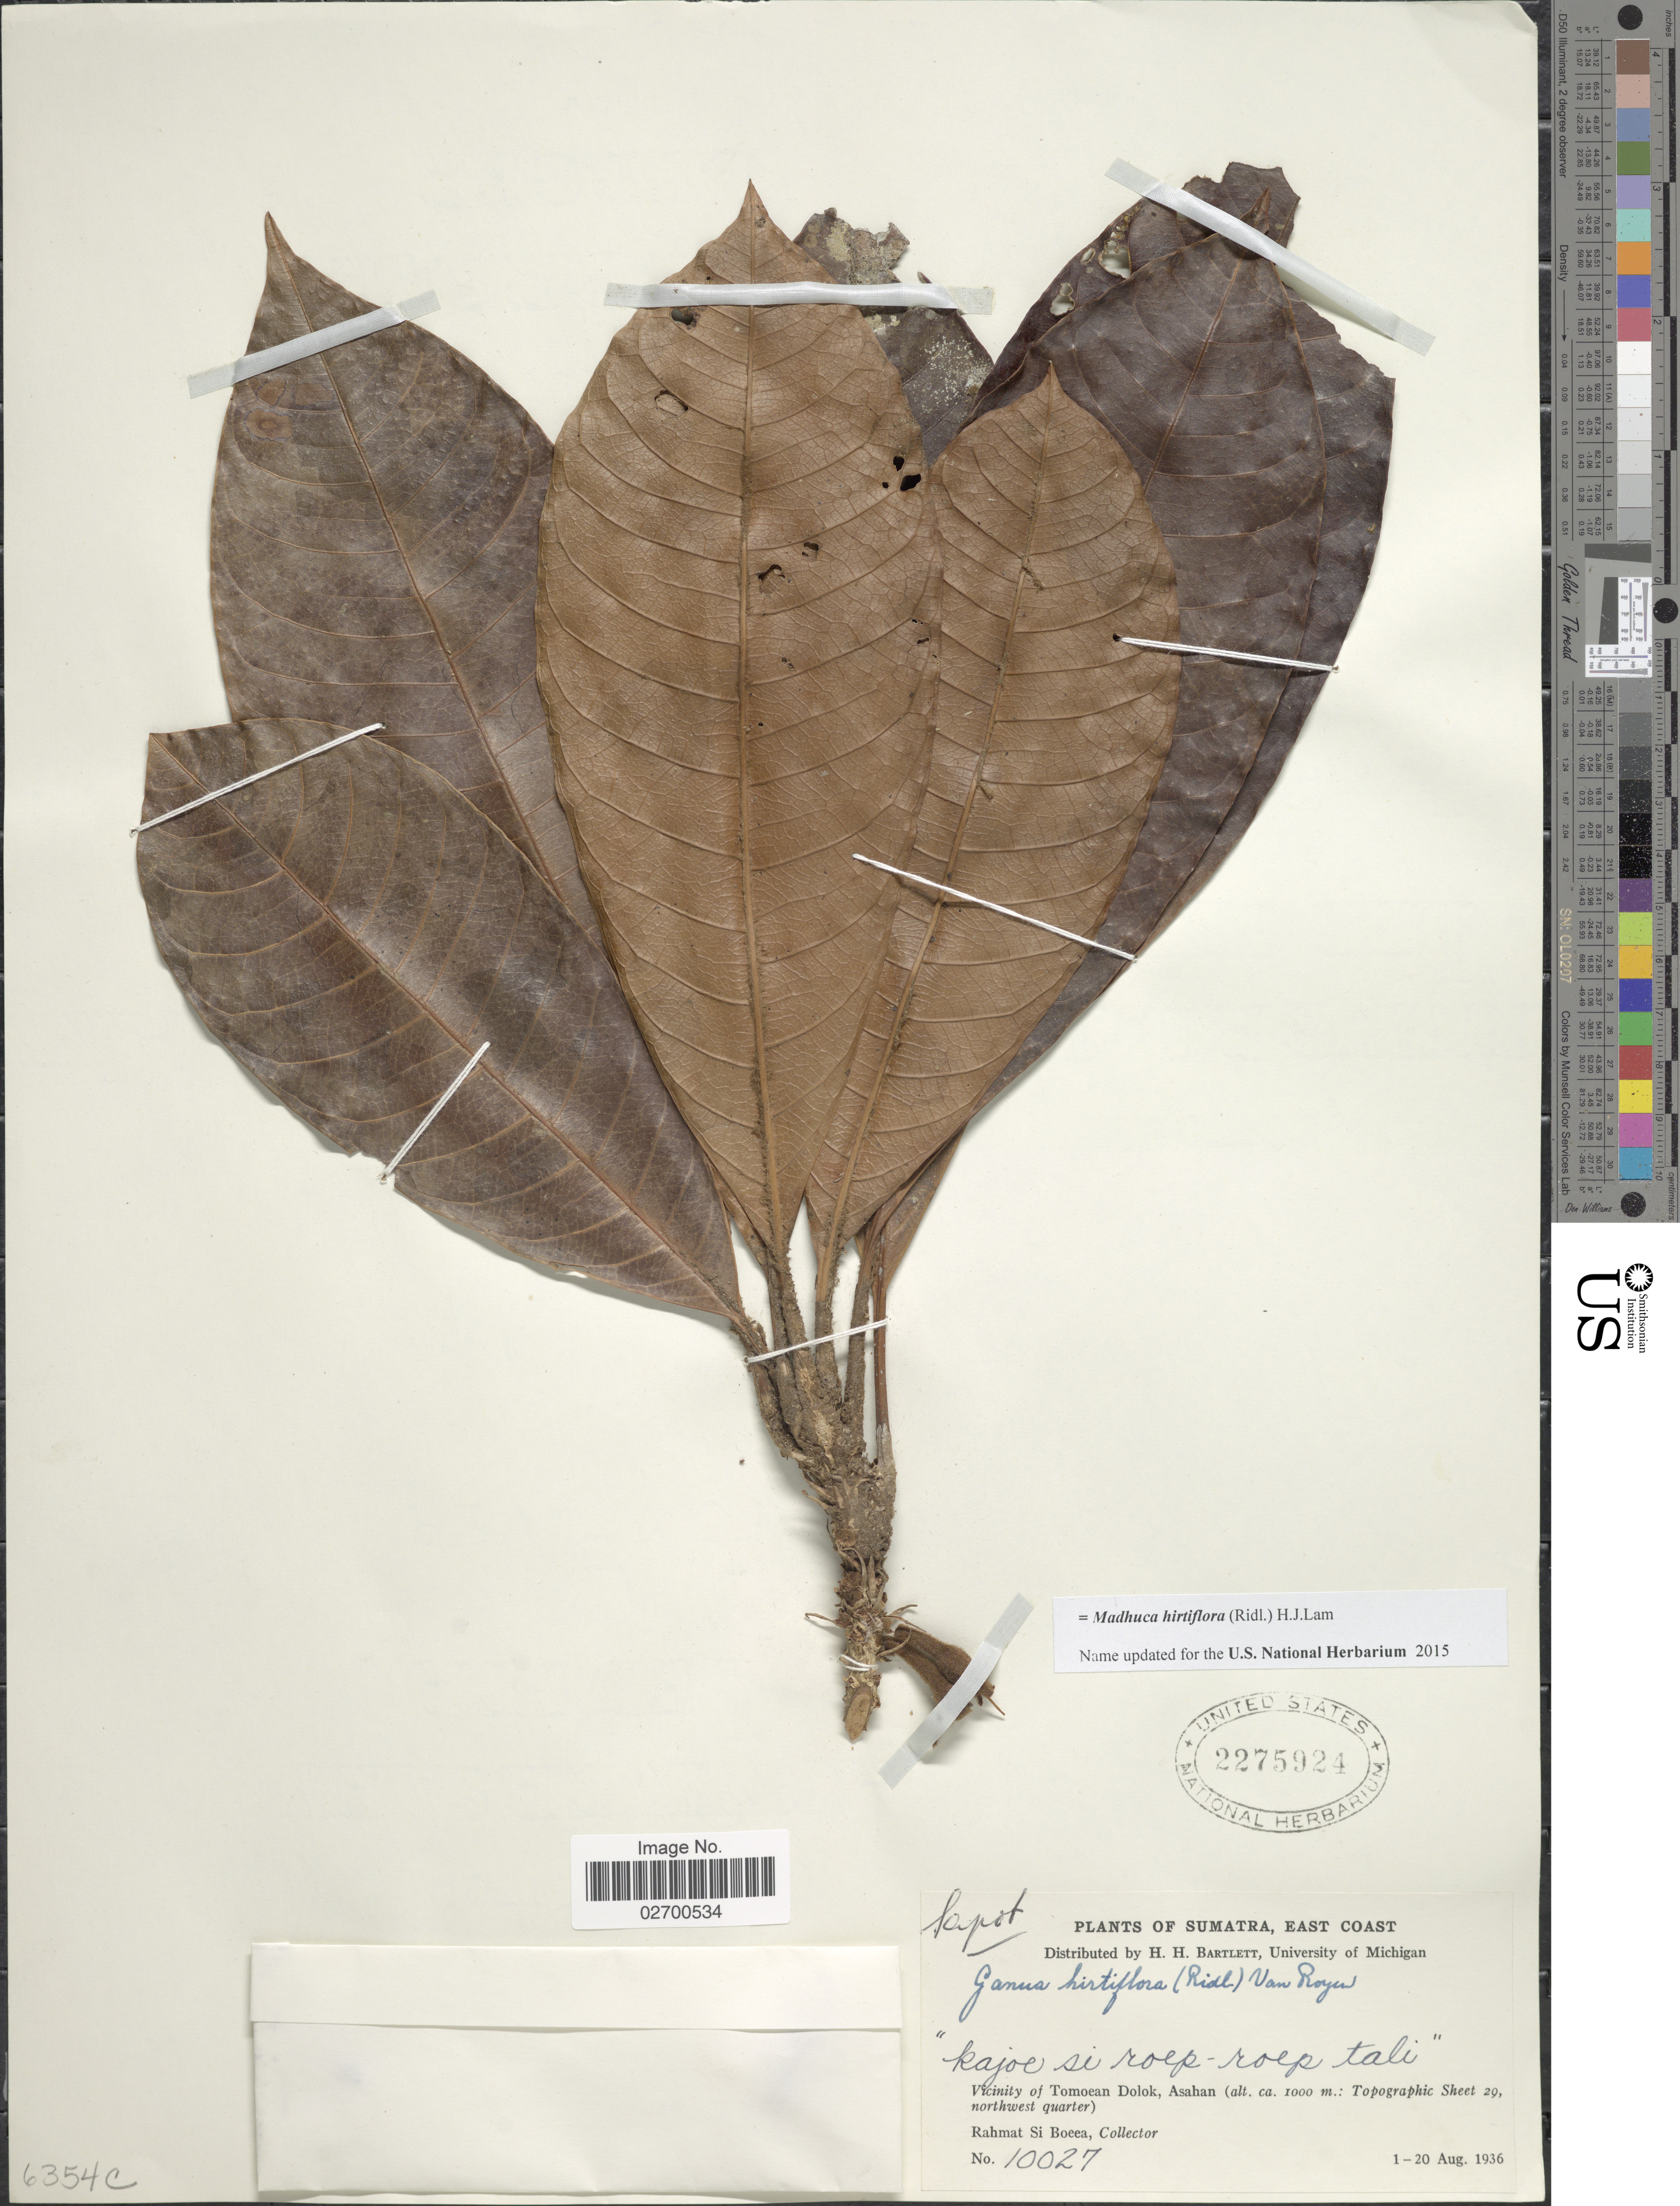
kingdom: Plantae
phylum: Tracheophyta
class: Magnoliopsida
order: Ericales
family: Sapotaceae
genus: Madhuca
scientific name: Madhuca hirtiflora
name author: (Ridl.) H.J. Lam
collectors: Rahmat Si Boeea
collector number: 10027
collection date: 1936-08-01/1936-08-20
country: Indonesia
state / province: Sumatra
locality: East Coast. Vicinity of Tomoean Dolok, Asahan (Topographic Sheet 29, northwest quarter)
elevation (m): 1000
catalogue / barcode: US 2275924